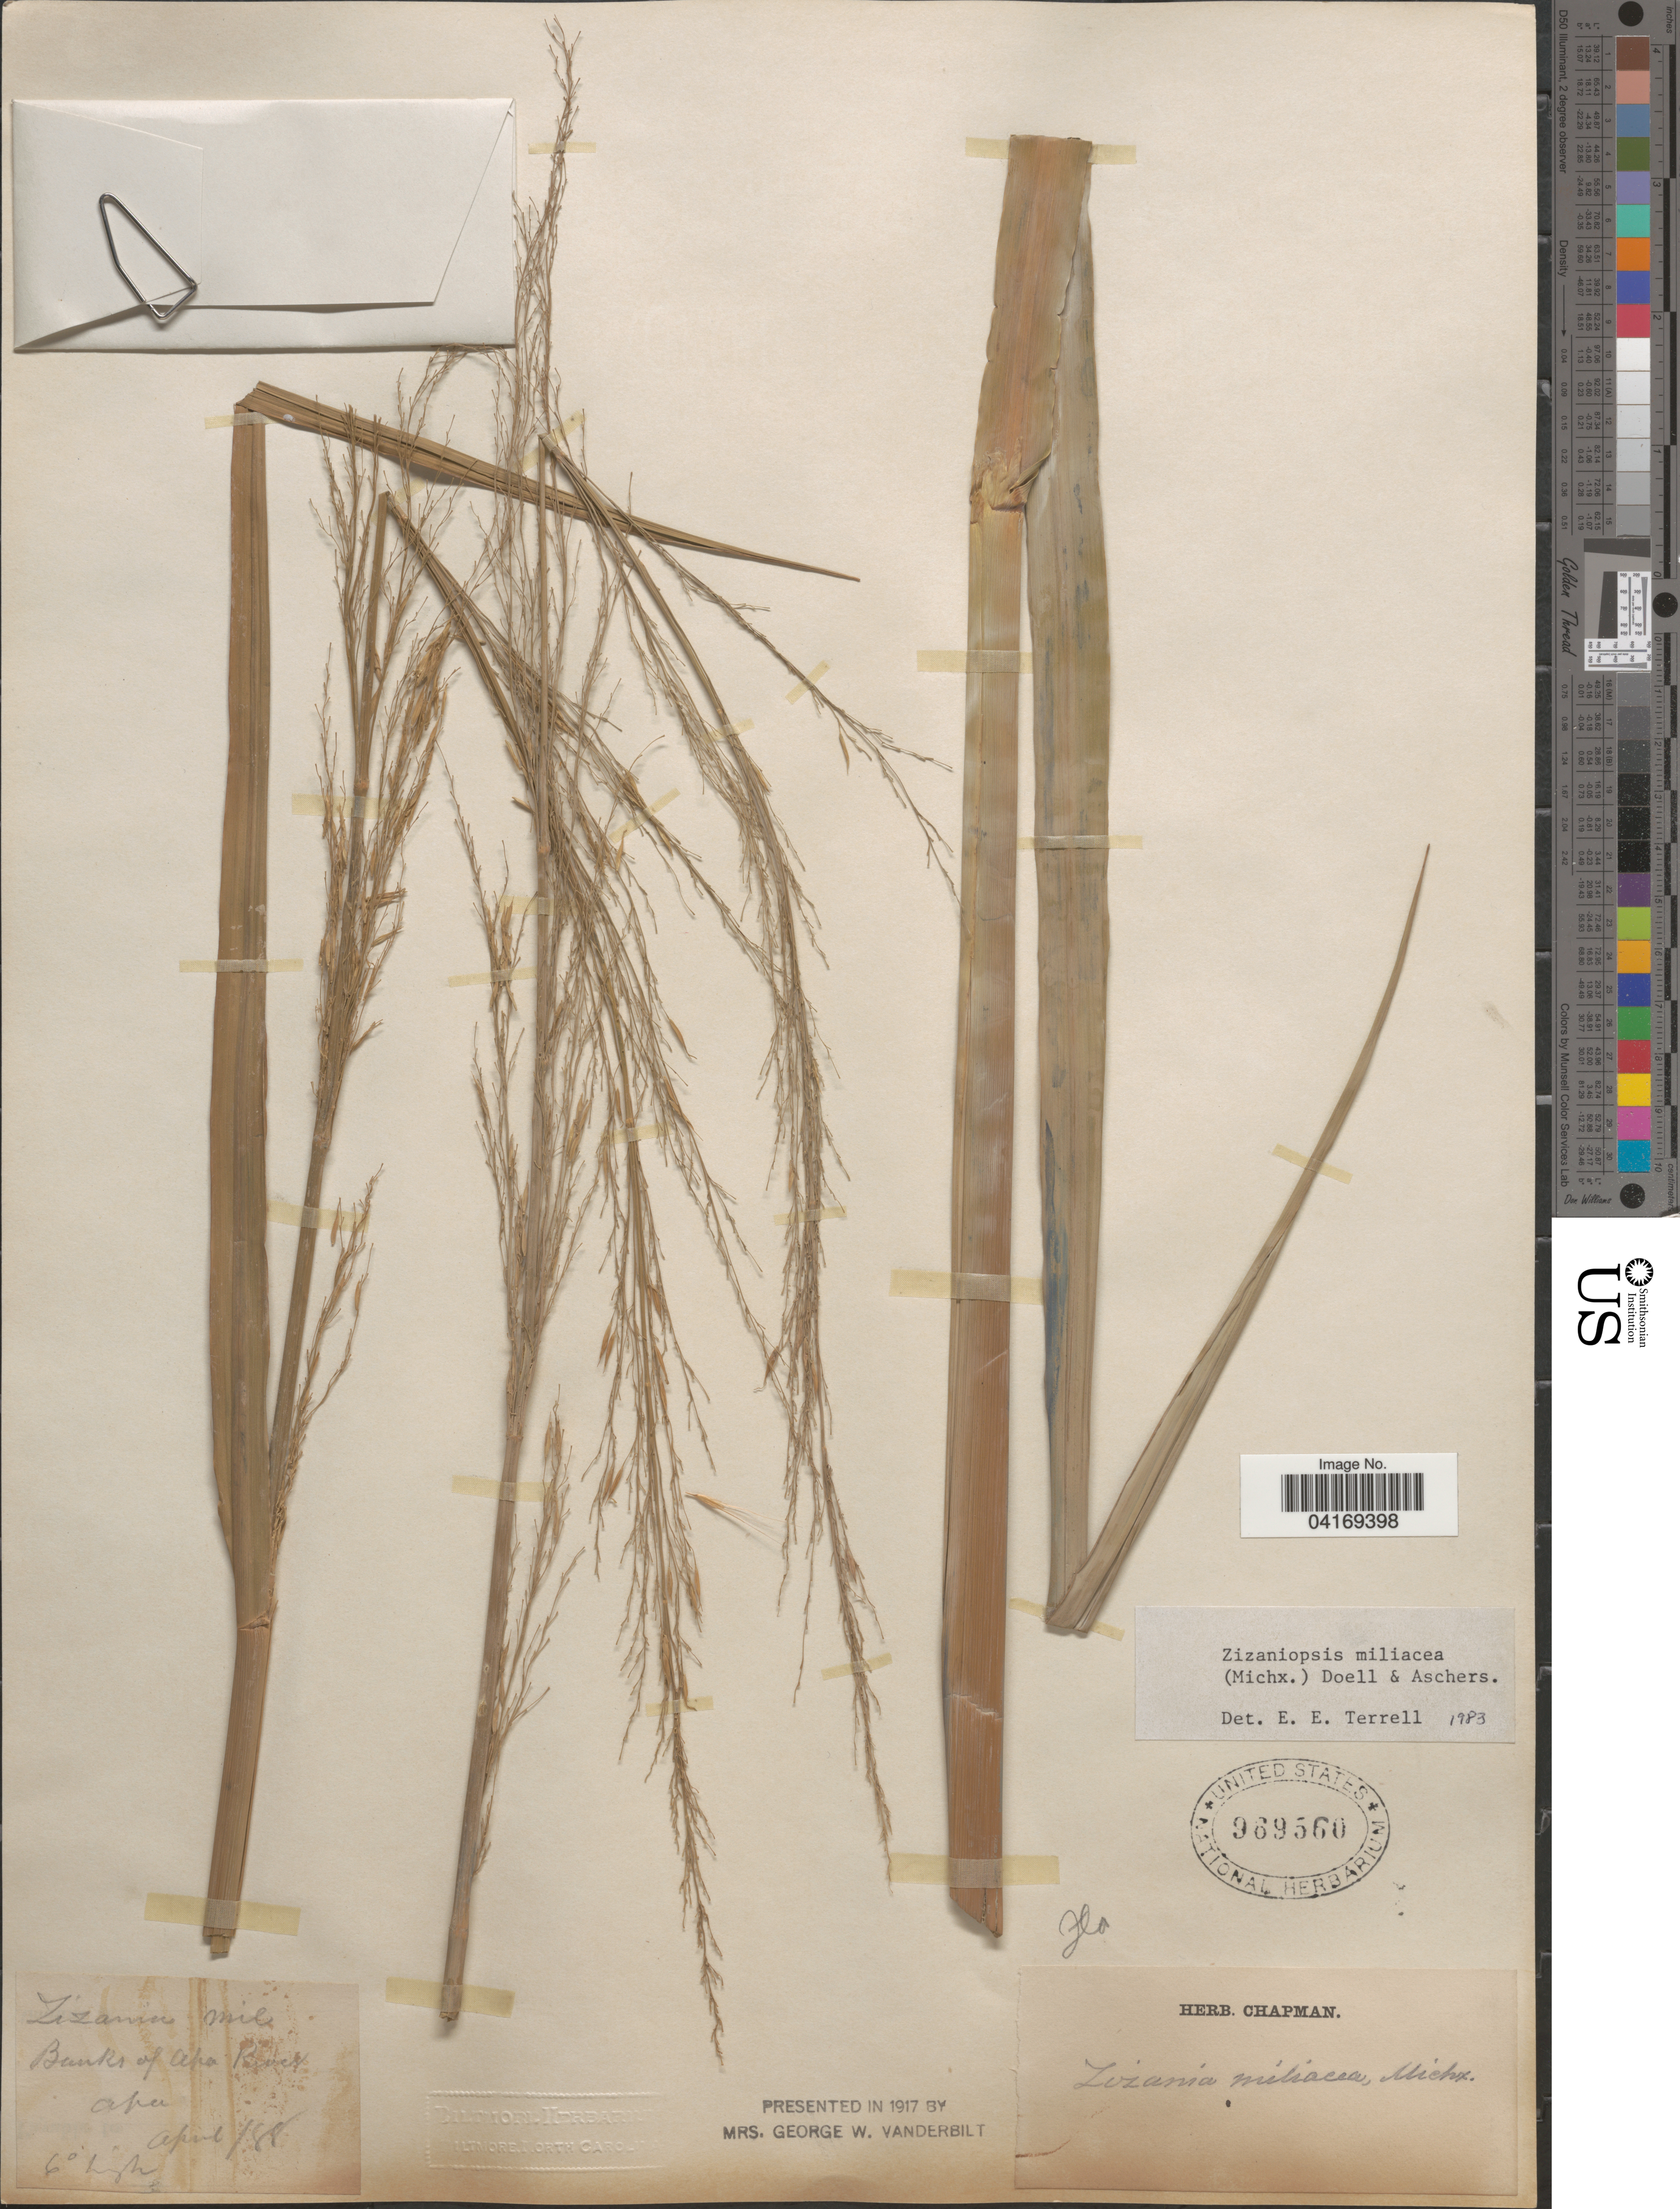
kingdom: Plantae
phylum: Tracheophyta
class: Liliopsida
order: Poales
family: Poaceae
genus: Zizaniopsis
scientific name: Zizaniopsis miliacea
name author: (Michx.) Döll & Asch.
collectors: A. Chapman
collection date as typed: Transcribed d/m/y: /4/88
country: United States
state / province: Florida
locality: Banks of Apa River.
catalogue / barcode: US 969560